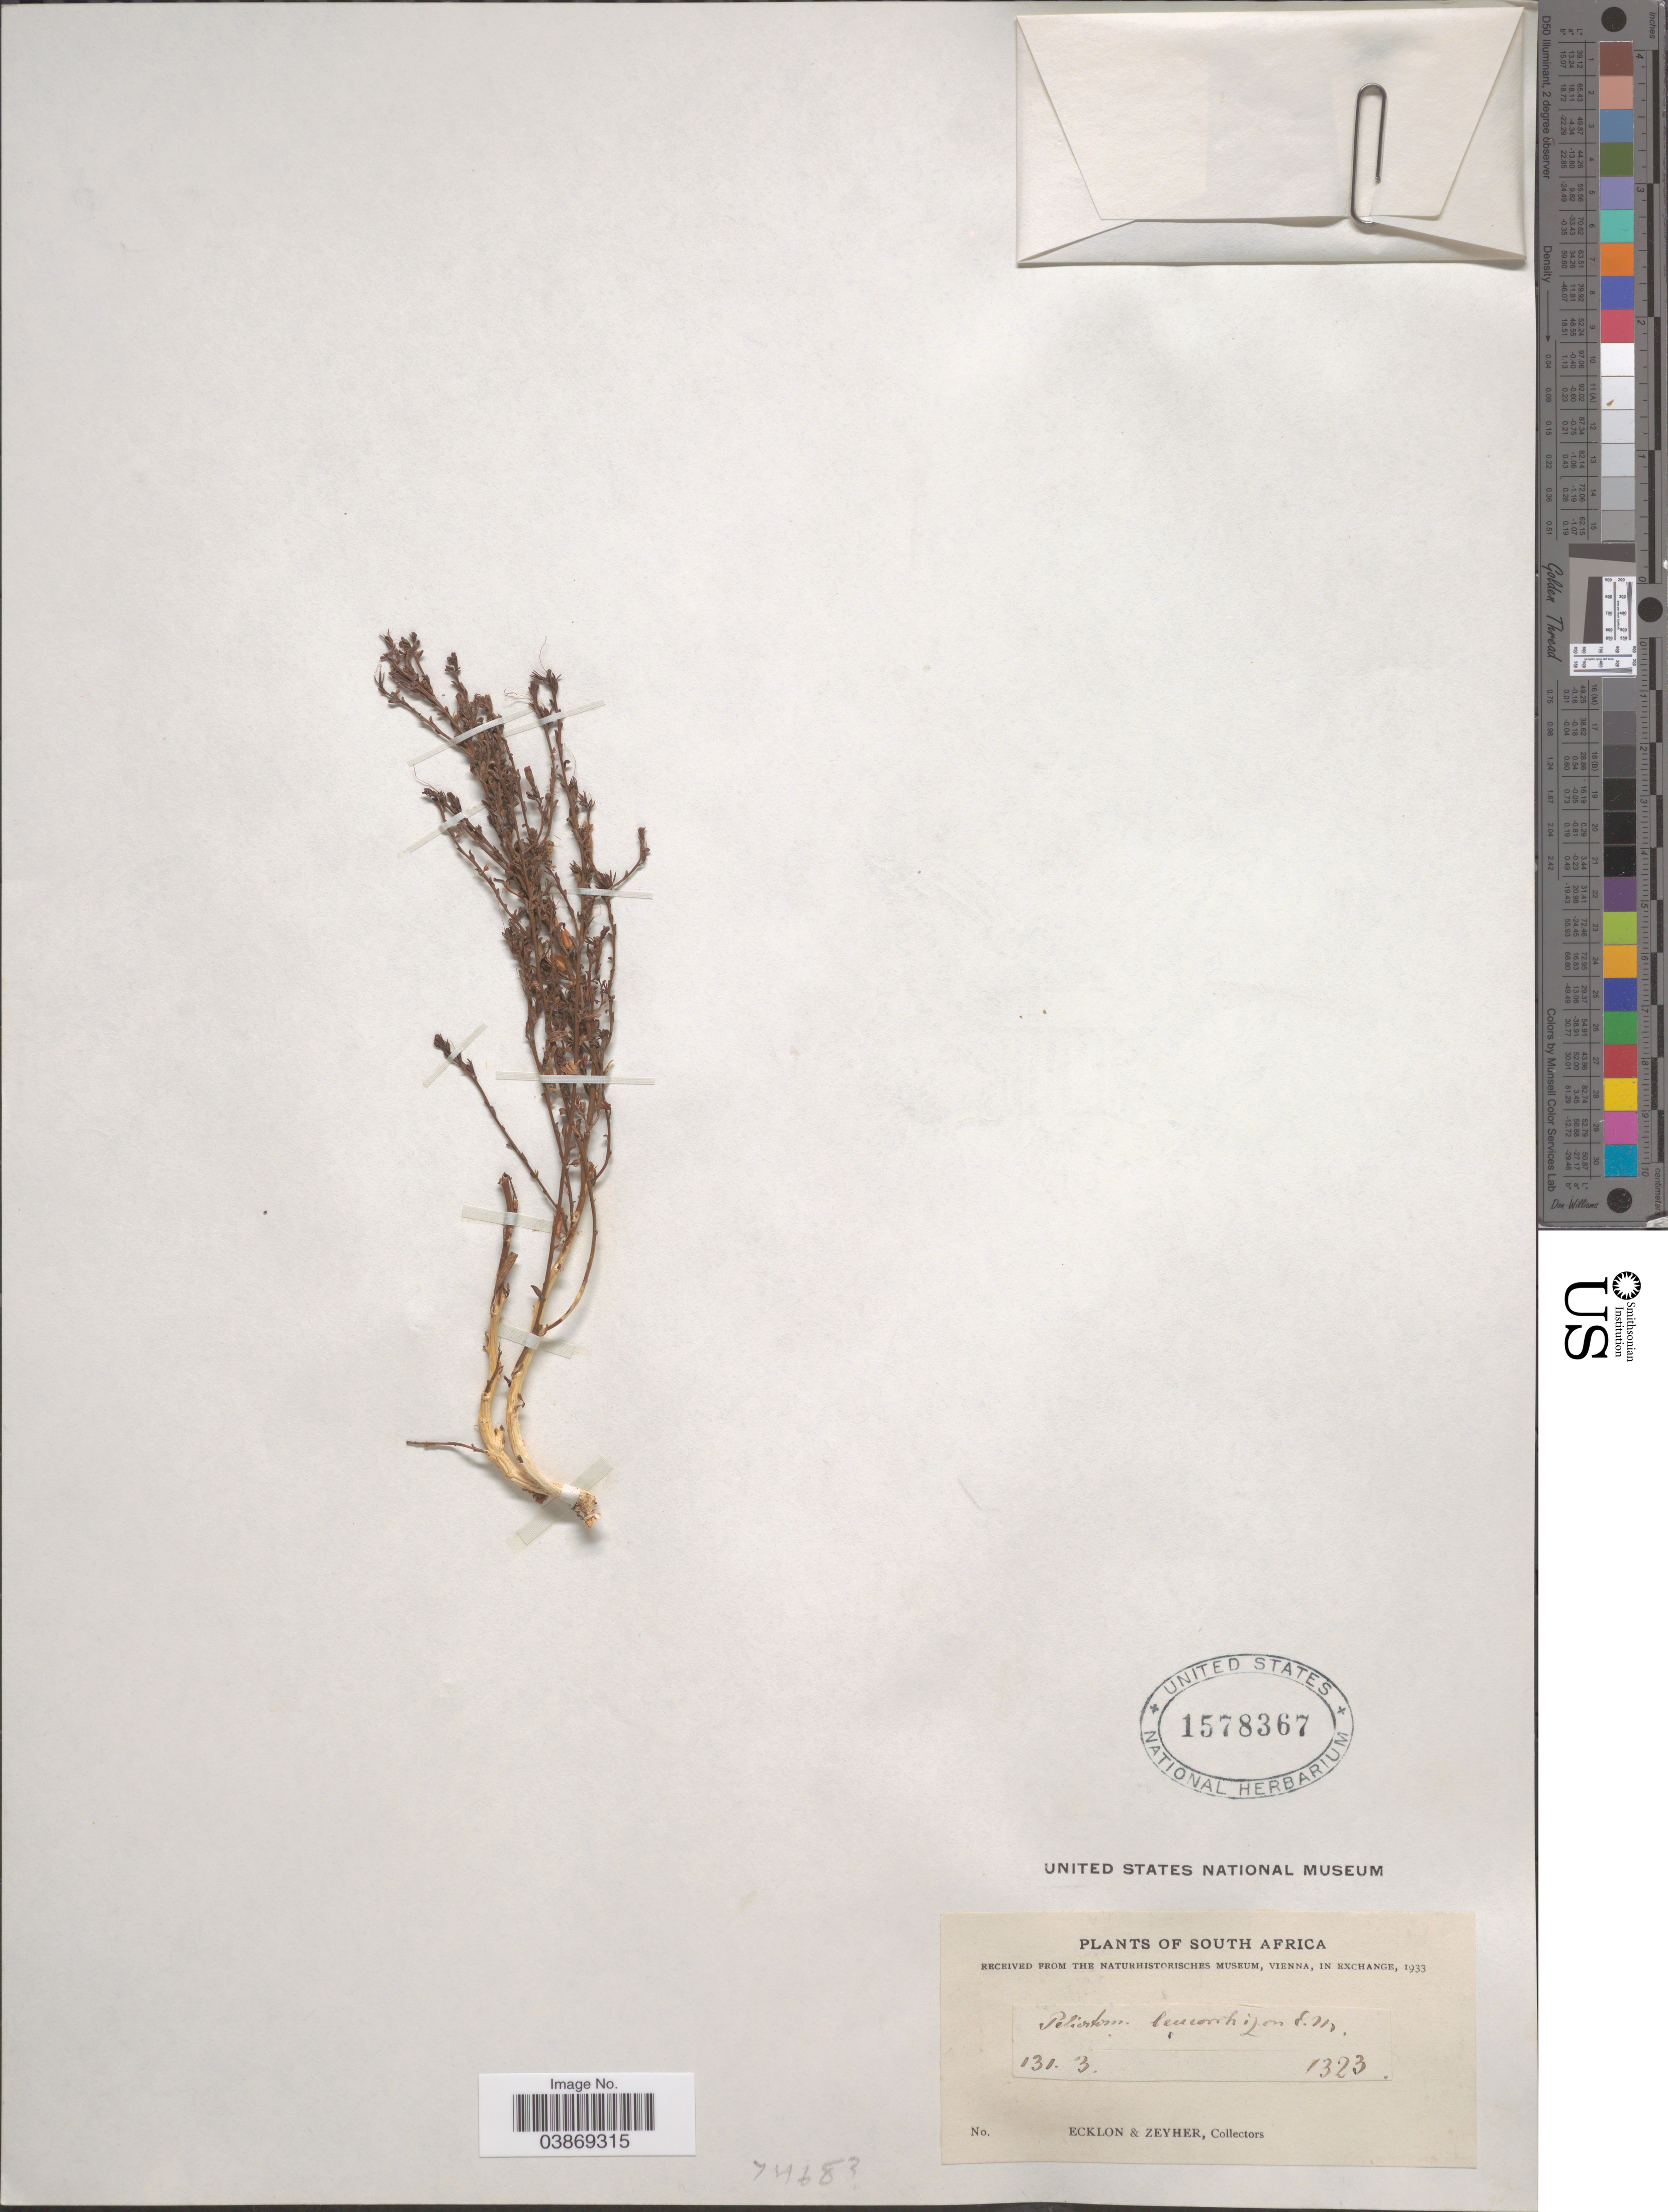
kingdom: Plantae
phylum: Tracheophyta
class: Magnoliopsida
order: Lamiales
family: Scrophulariaceae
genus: Peliostomum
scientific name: Peliostomum leucorrhizum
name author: E. Mey. ex Benth.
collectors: -. Ecklon & -. Zeyher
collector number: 1323?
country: South Africa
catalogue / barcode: US 1578367